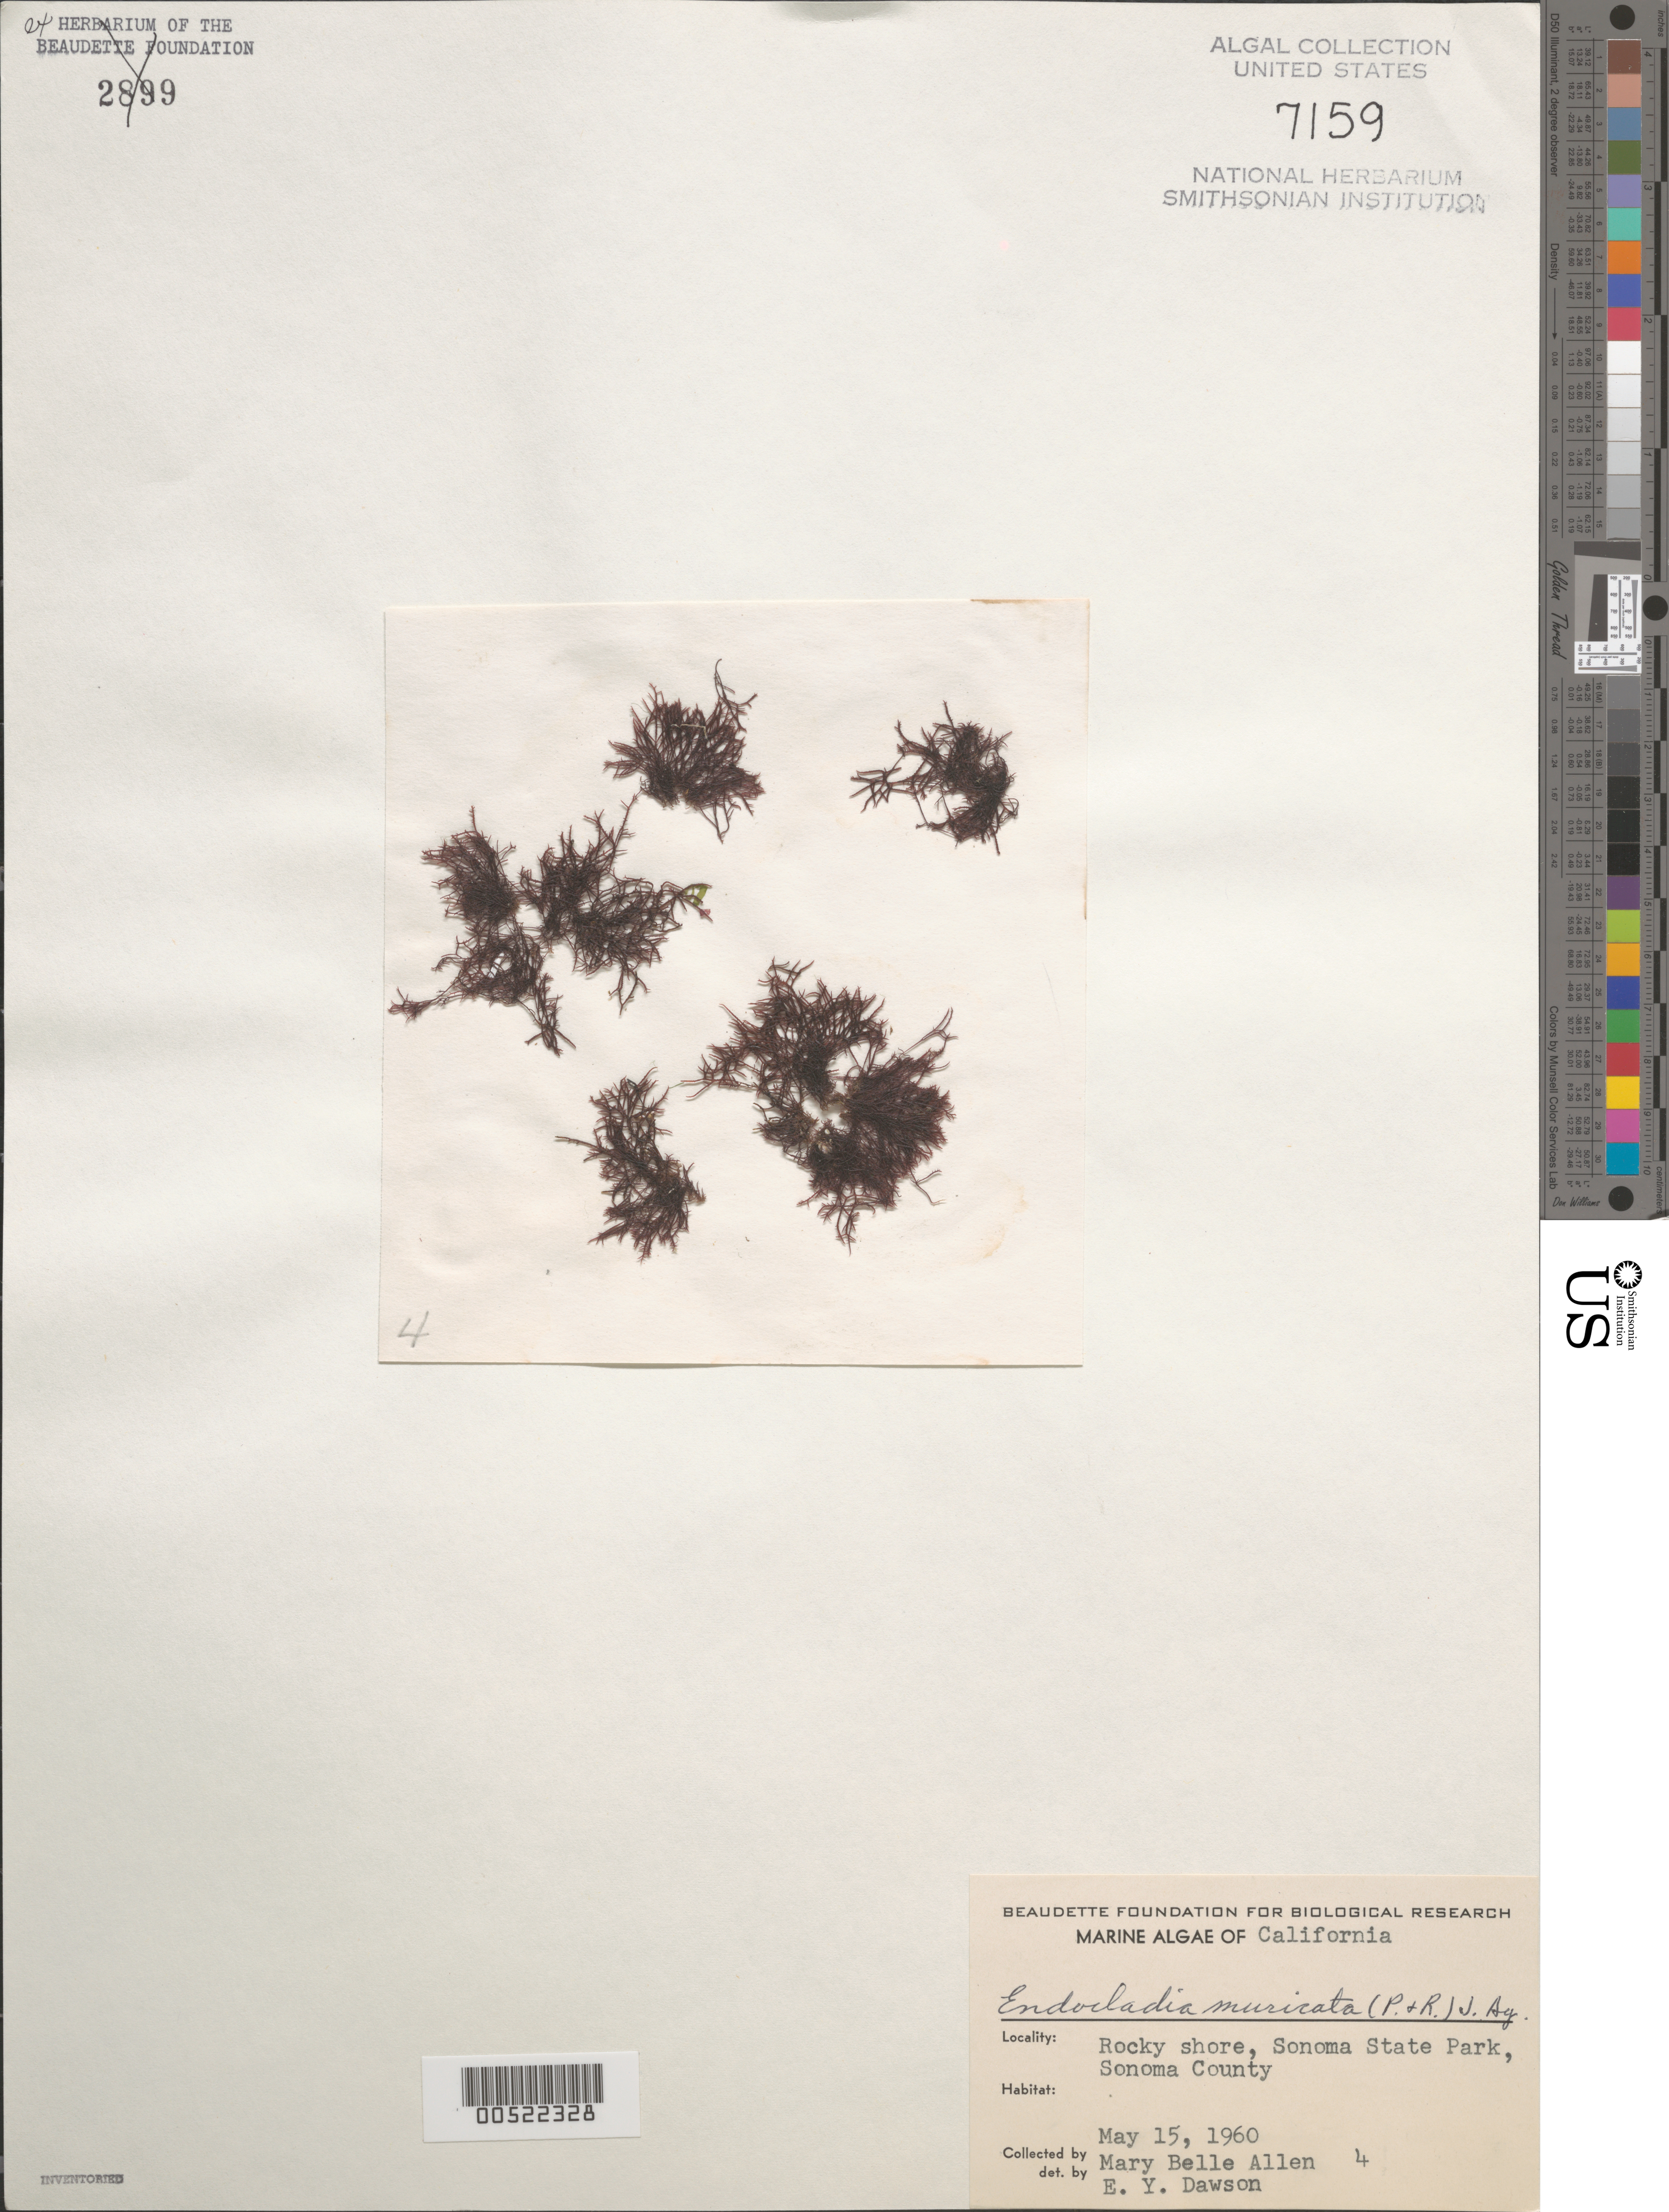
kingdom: Plantae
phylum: Rhodophyta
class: Florideophyceae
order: Gigartinales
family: Endocladiaceae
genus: Endocladia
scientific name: Endocladia muricata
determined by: Dawson, E. Y.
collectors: M. B. Allen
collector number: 4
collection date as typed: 15 May 1960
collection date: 1960-05-15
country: United States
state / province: California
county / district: Sonoma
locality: Sonoma State Park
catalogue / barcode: US 7159